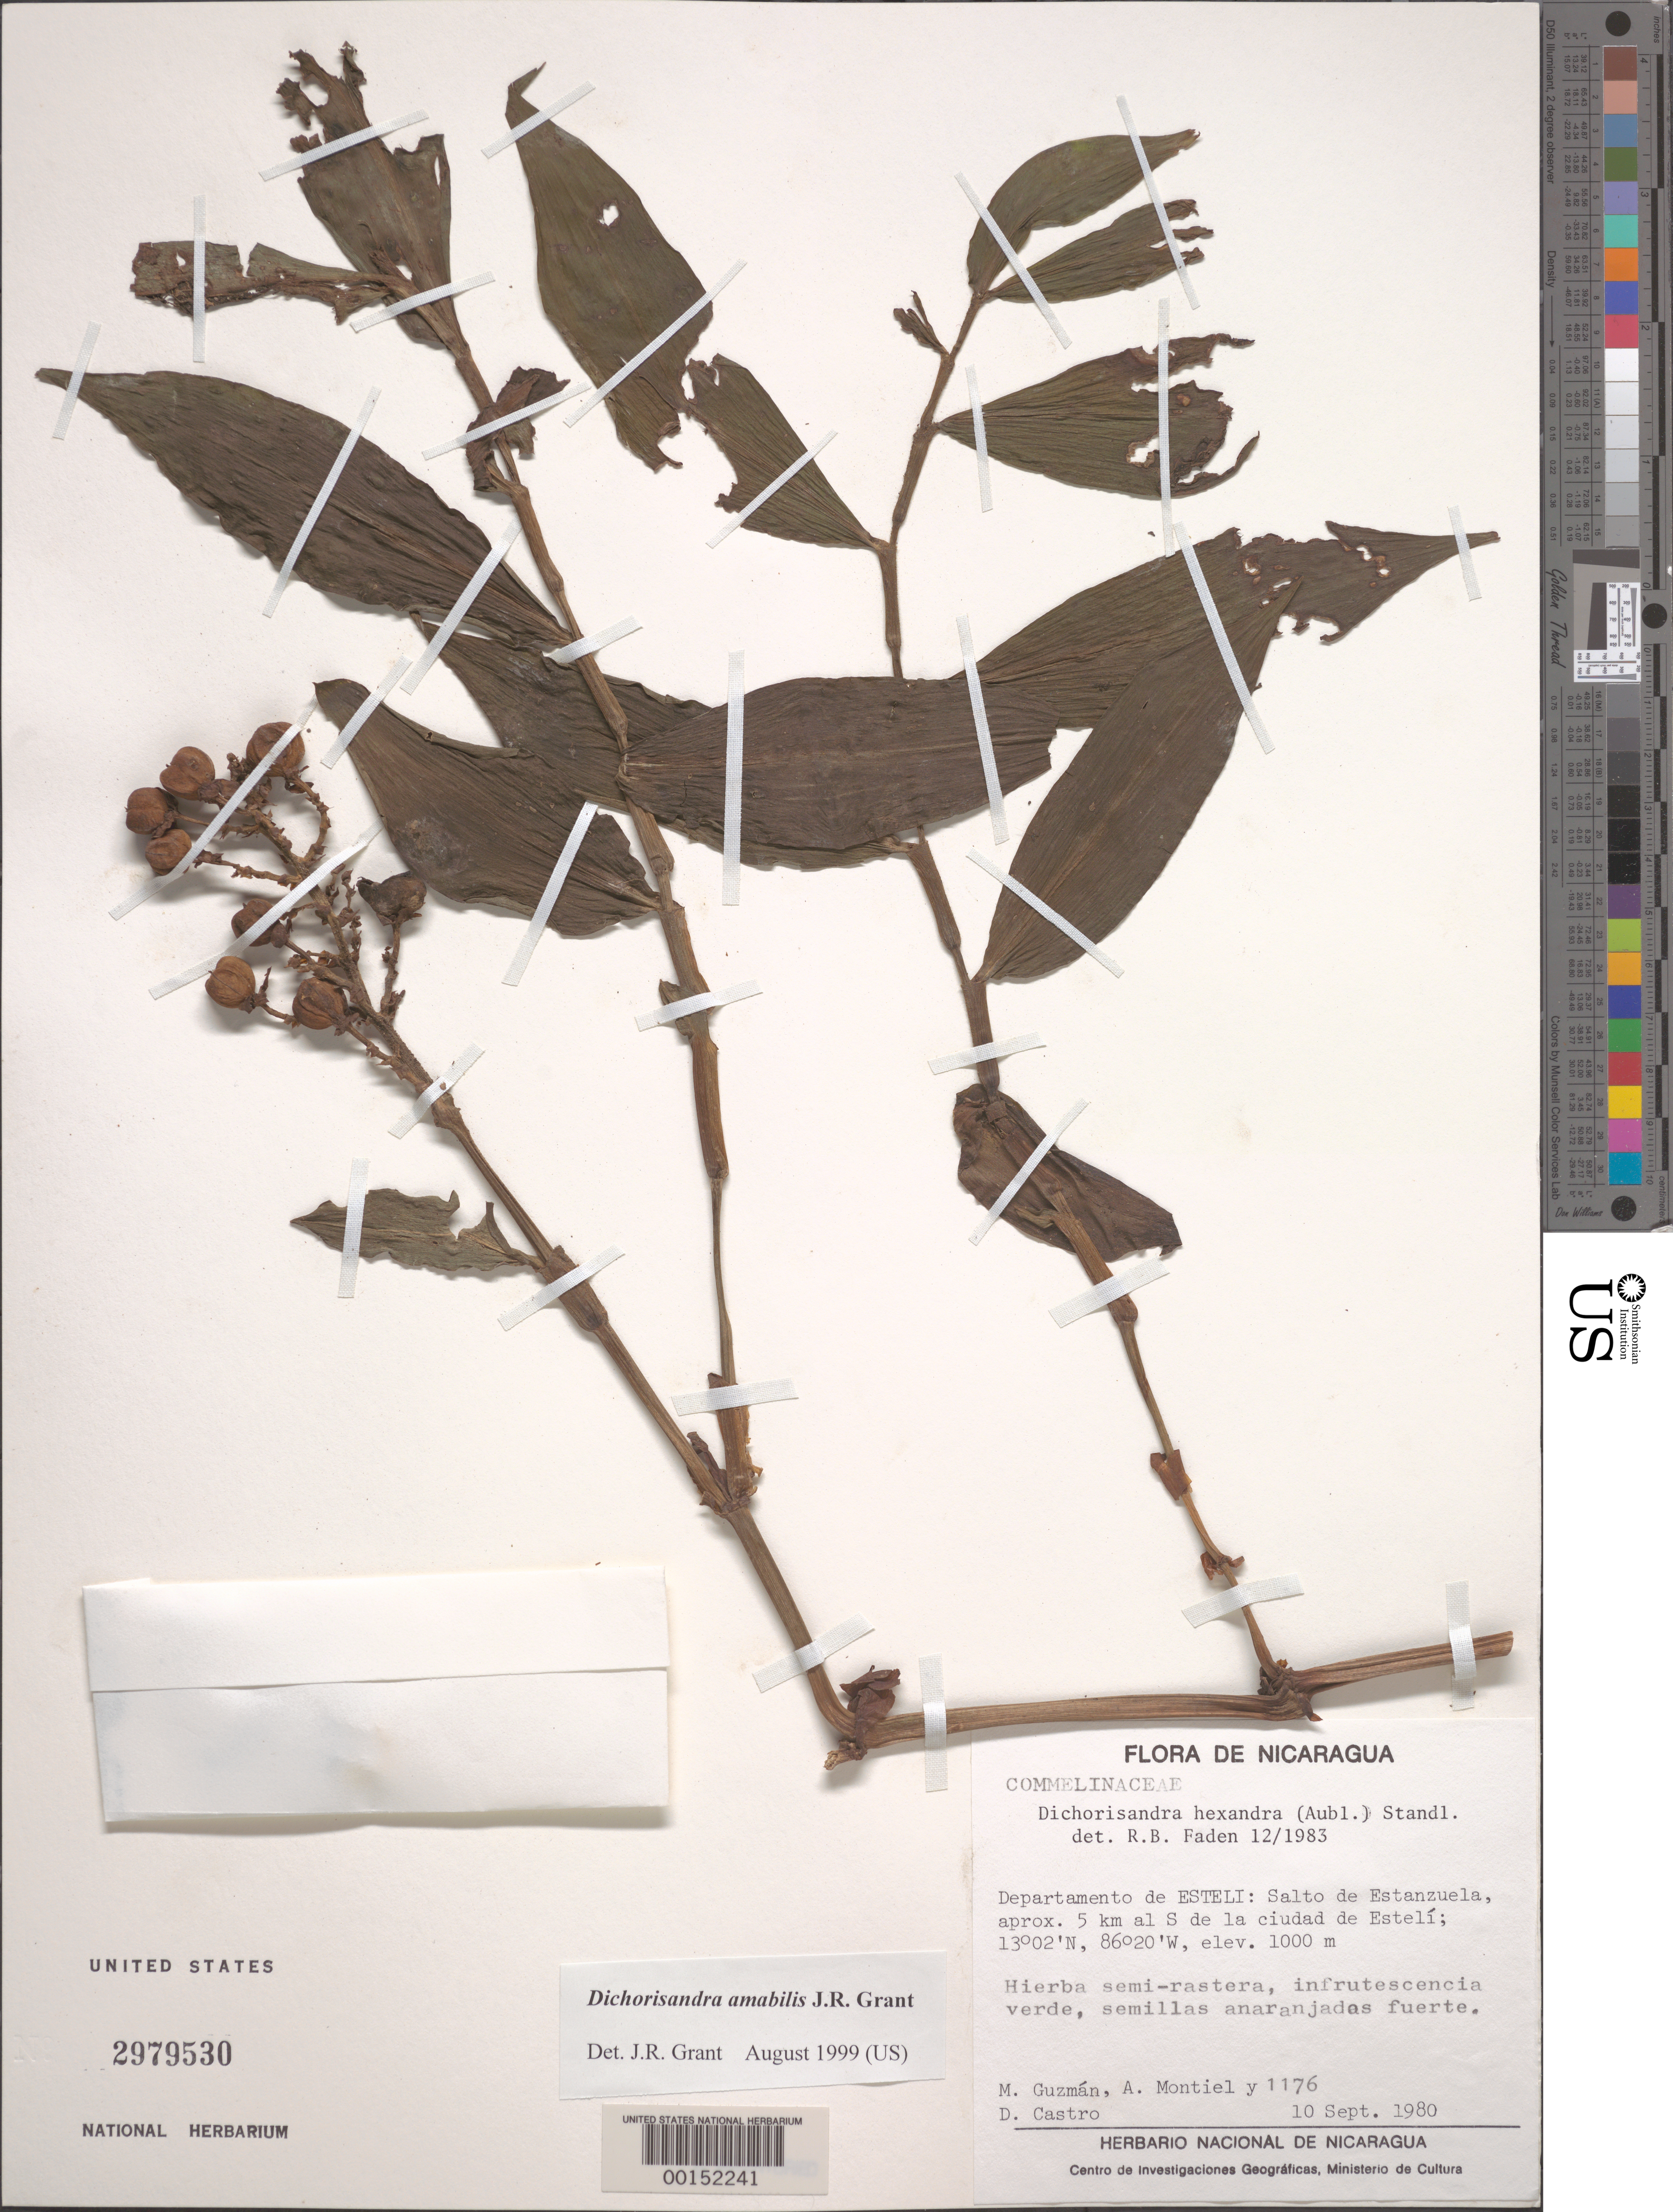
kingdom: Plantae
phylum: Tracheophyta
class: Liliopsida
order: Commelinales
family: Commelinaceae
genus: Dichorisandra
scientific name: Dichorisandra hexandra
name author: (Aubl.) Standl.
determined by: Faden, Robert B., (US), Smithsonian Institution - National Museum of Natural History (UNITED STATES)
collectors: M. Guzman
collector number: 1176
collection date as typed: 10 Sep 1980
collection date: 1980-09-10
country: Nicaragua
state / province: Estelí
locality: Salto de estanzuela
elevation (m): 1000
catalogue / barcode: US 2979530